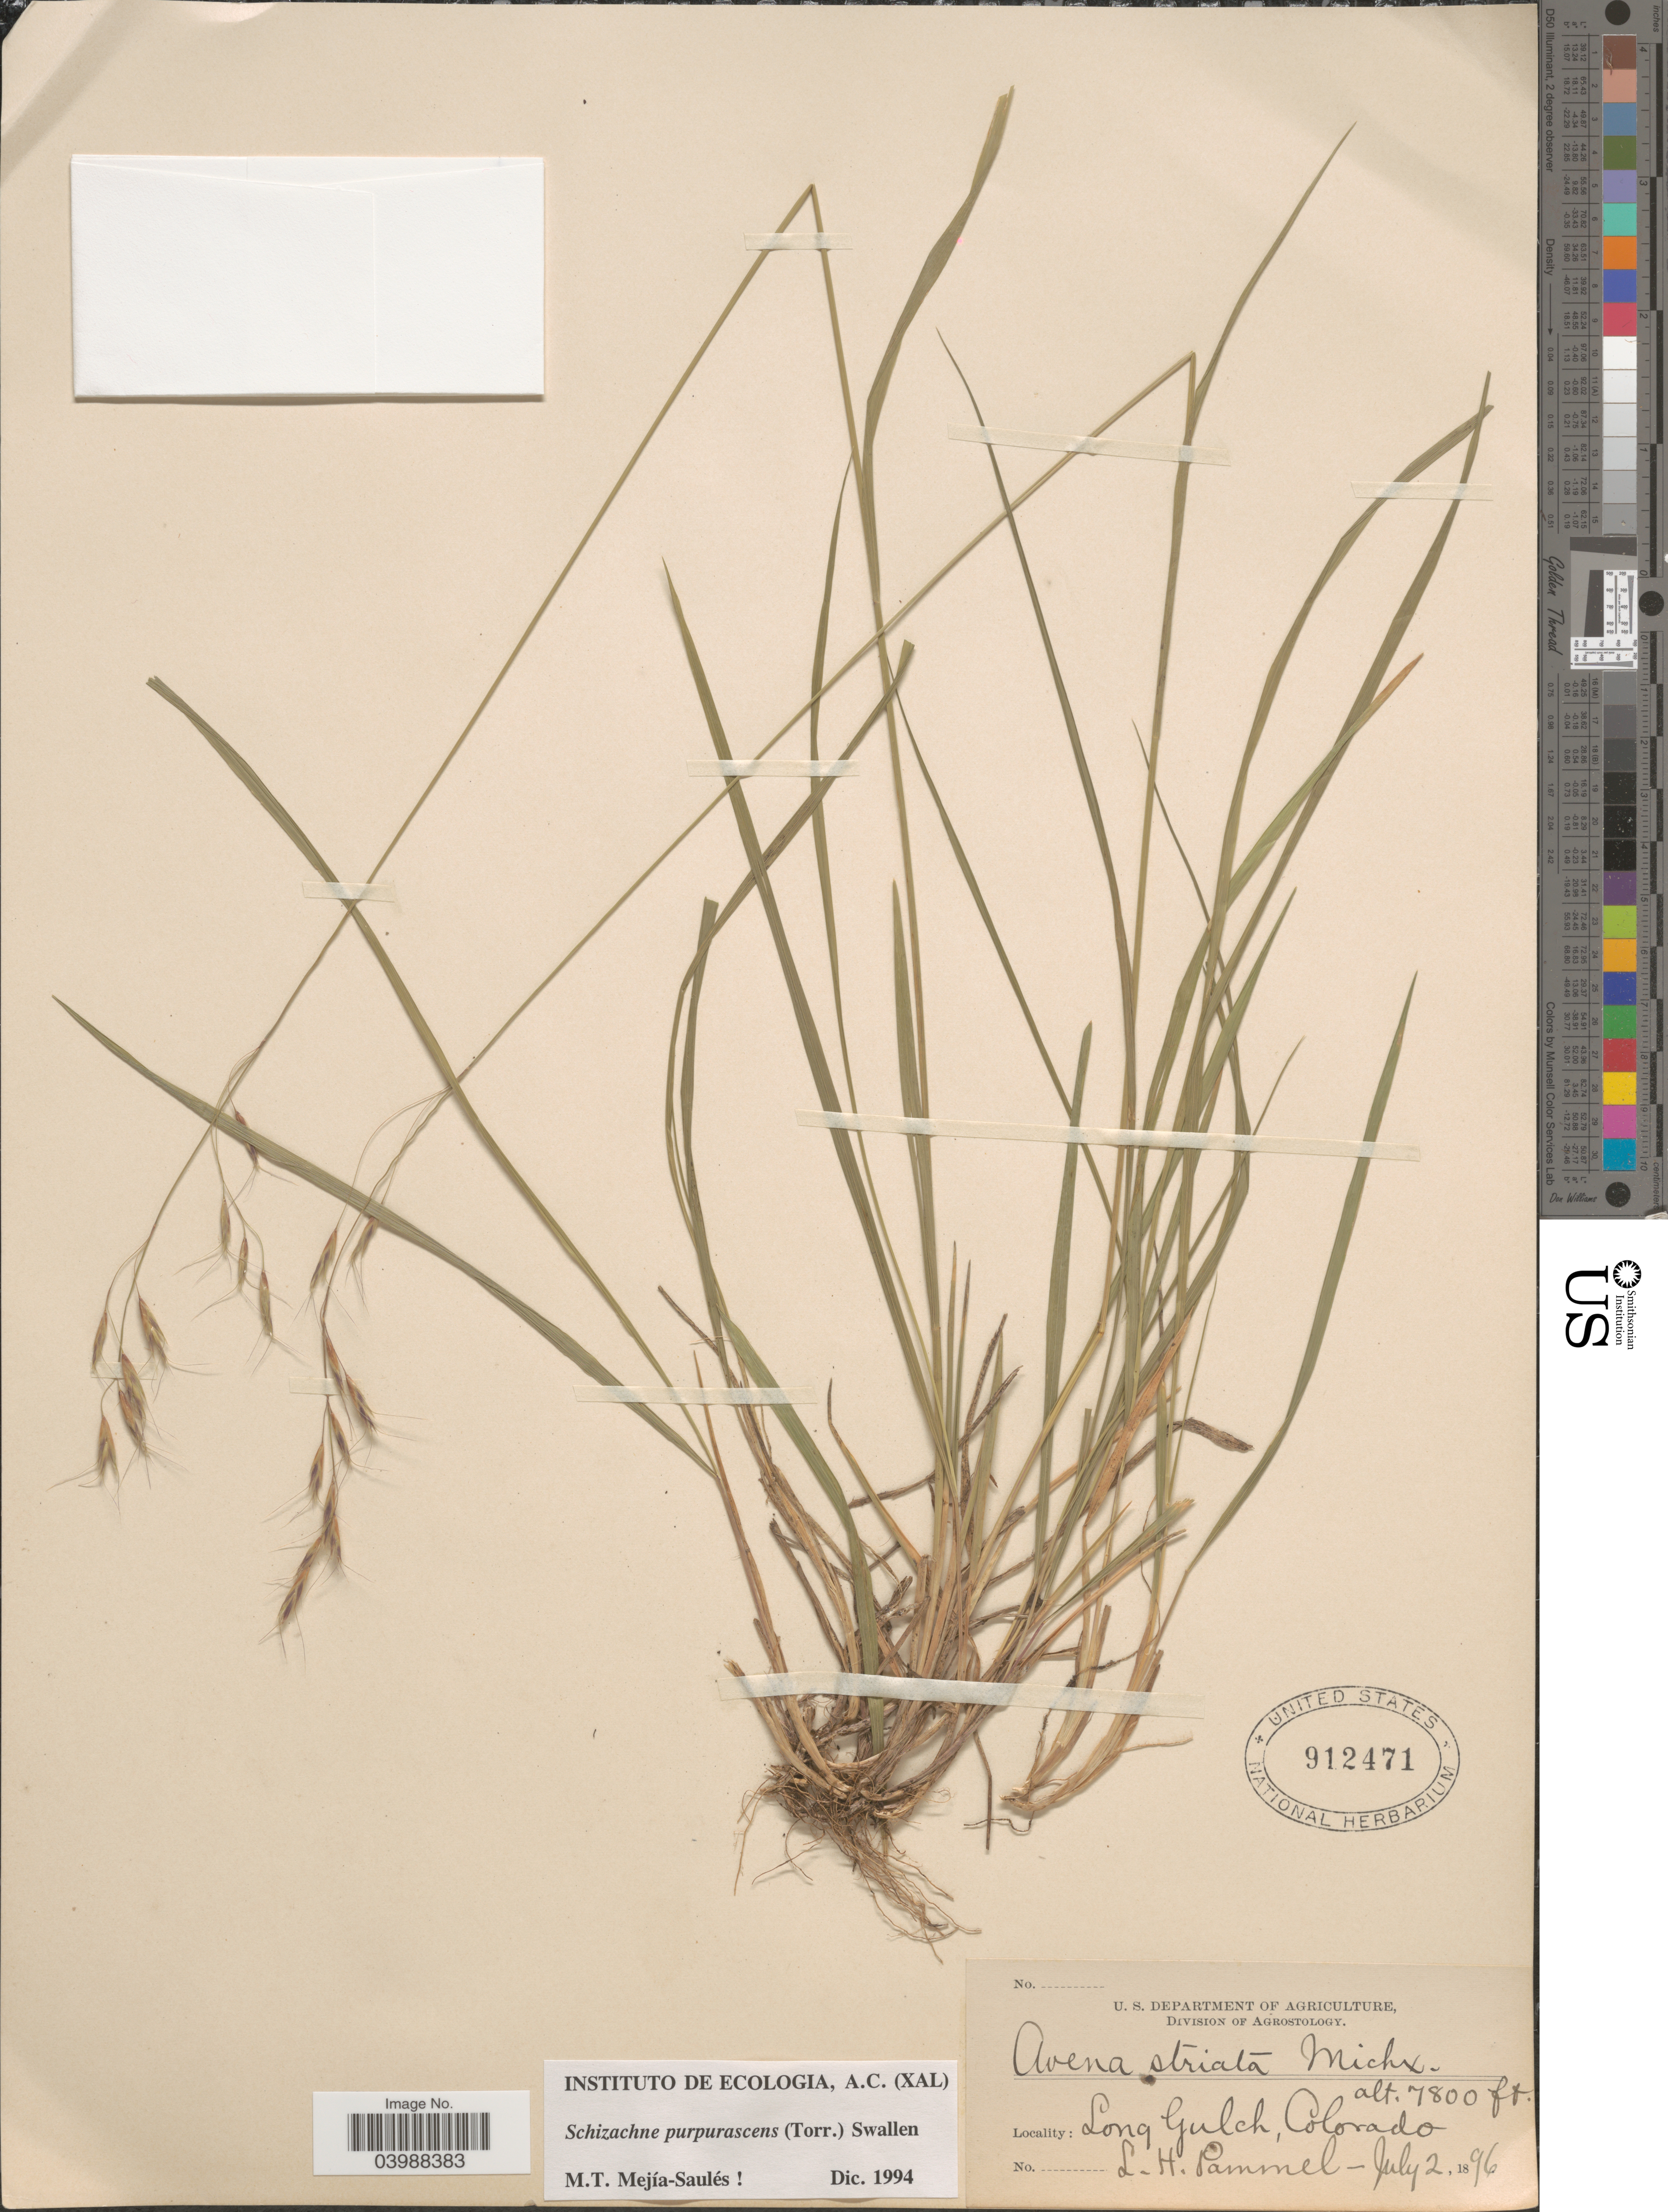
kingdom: Plantae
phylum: Tracheophyta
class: Liliopsida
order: Poales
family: Poaceae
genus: Schizachne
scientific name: Schizachne purpurascens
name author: (Torr.) Swallen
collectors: L. Pammel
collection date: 1896-07-02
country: United States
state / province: Colorado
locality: Long Gulch.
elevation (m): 2377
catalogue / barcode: US 912471